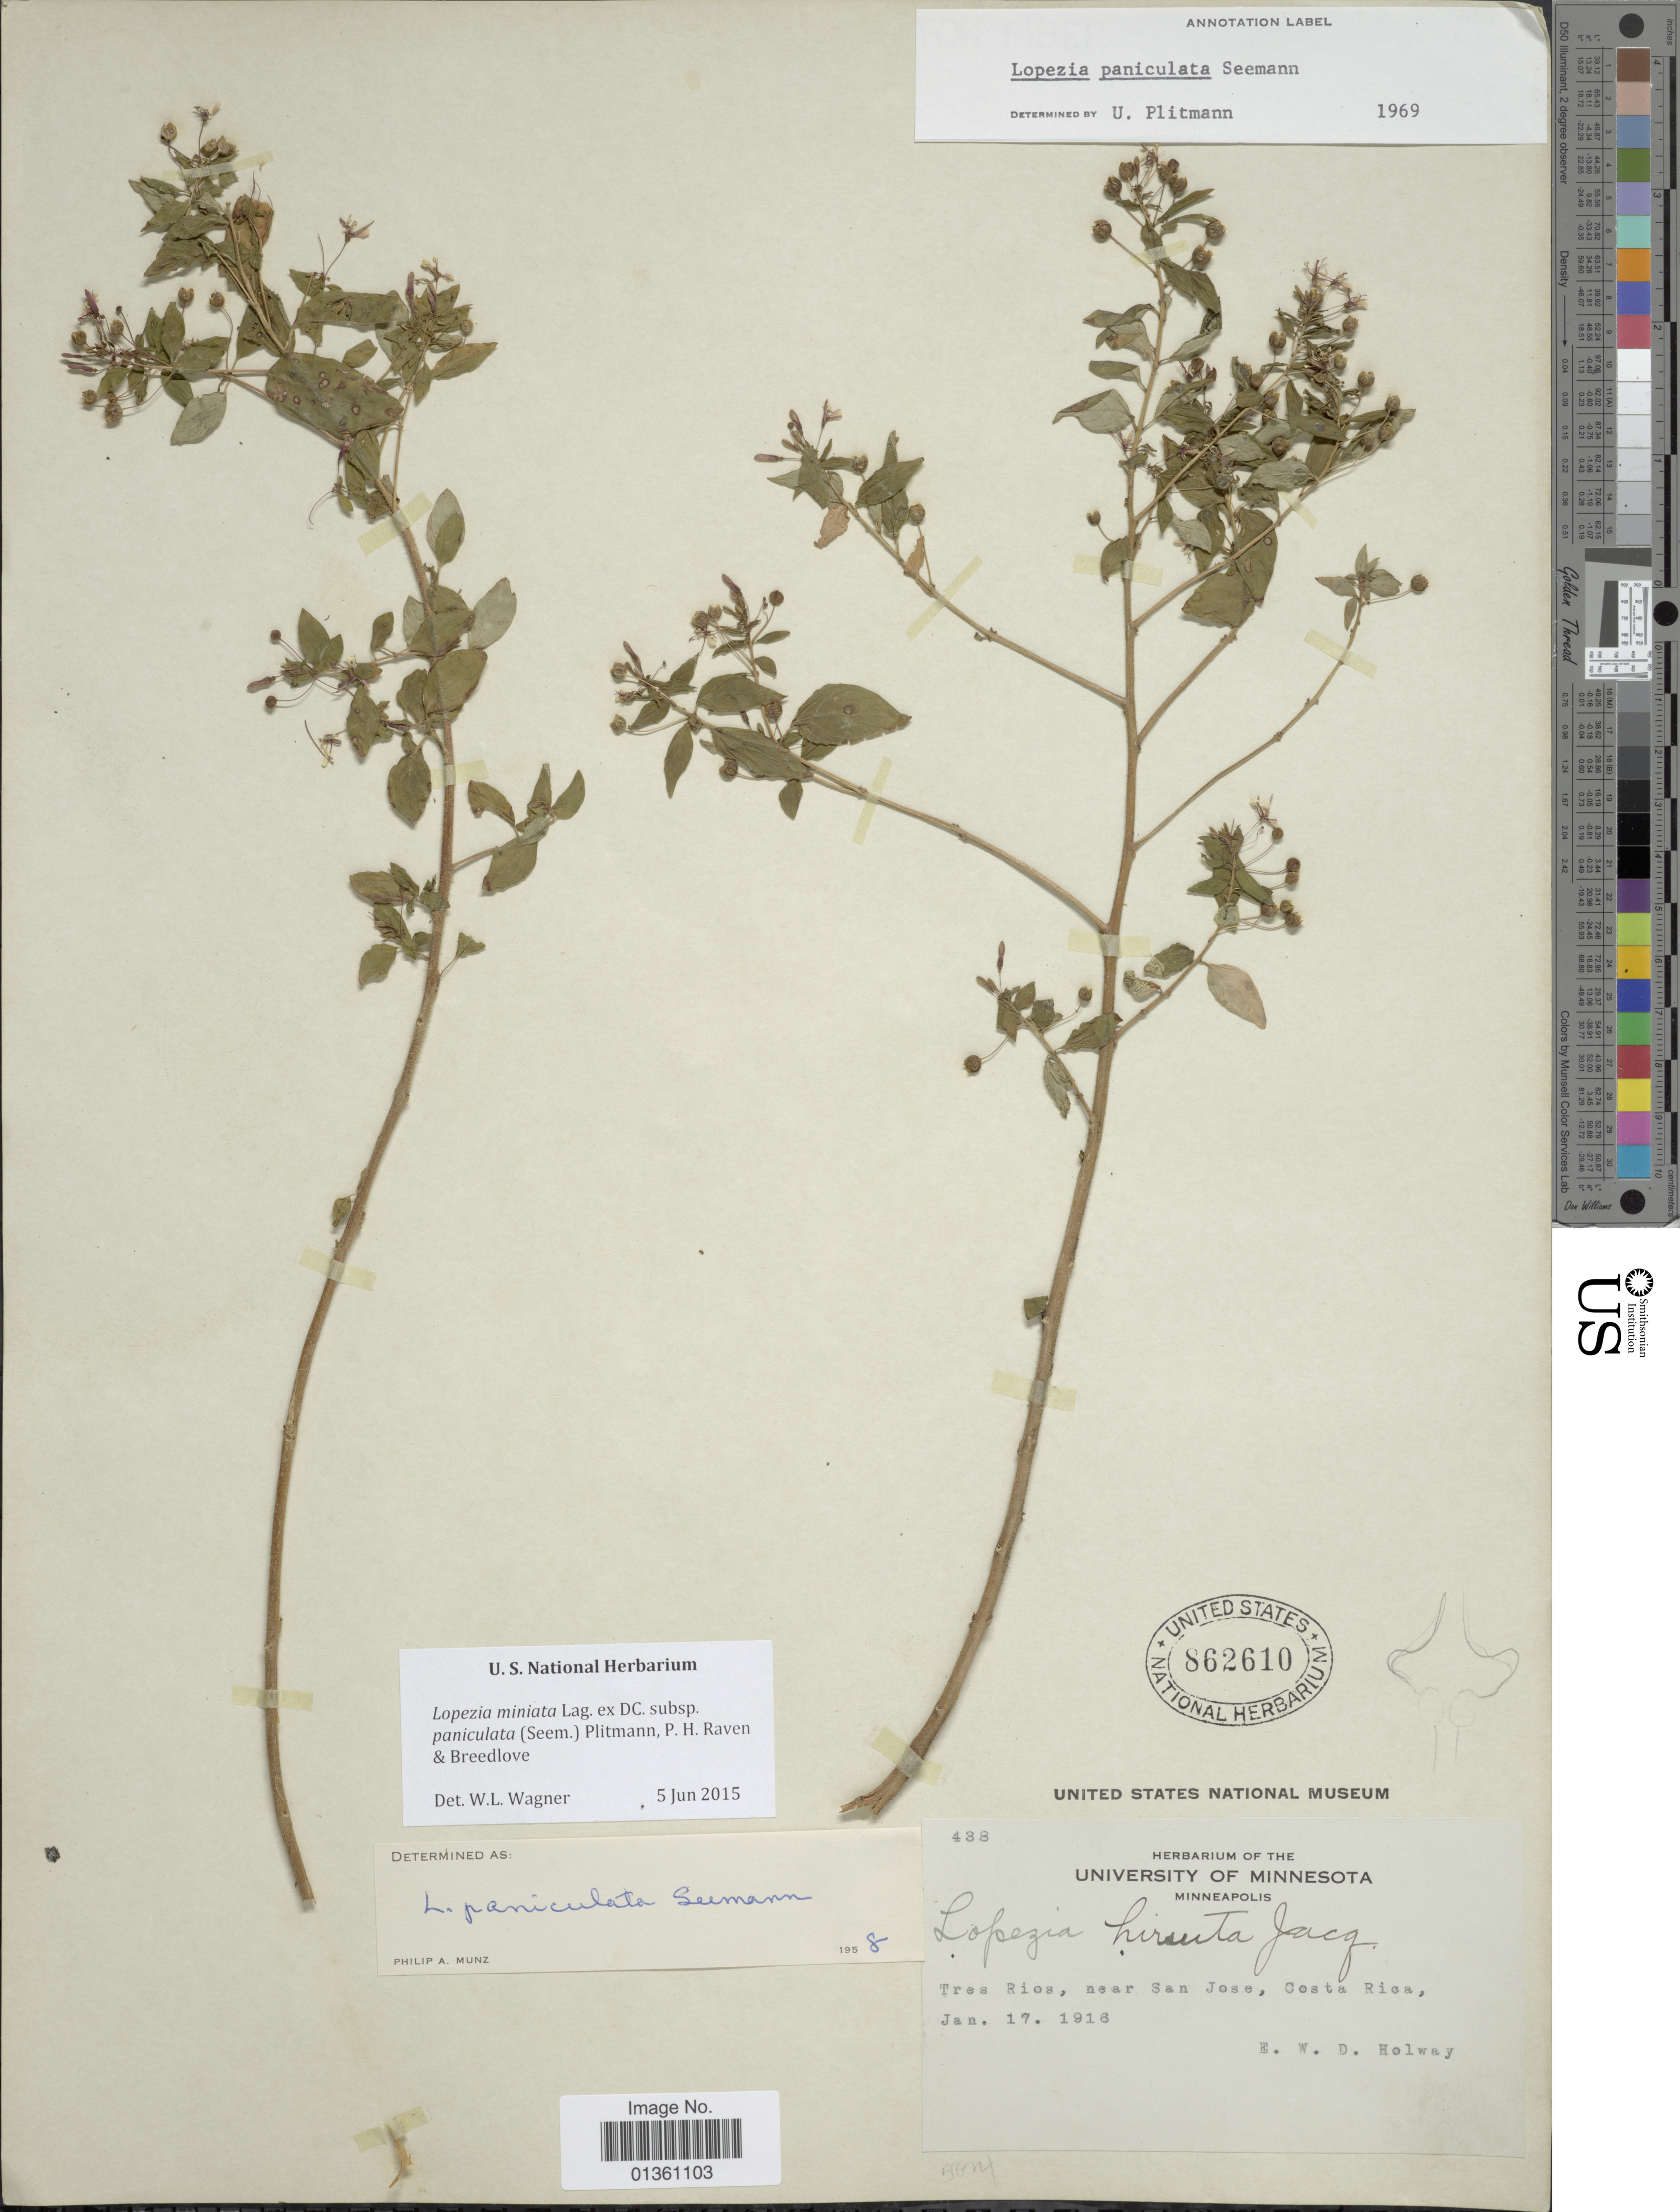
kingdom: Plantae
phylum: Tracheophyta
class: Magnoliopsida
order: Myrtales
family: Onagraceae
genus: Lopezia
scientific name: Lopezia miniata subsp. paniculata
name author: (Seem.) Plitmann et al.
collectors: E. W. D. Holway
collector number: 438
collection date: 1916-01-17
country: Costa Rica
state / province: San José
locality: Tres Rios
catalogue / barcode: US 862610